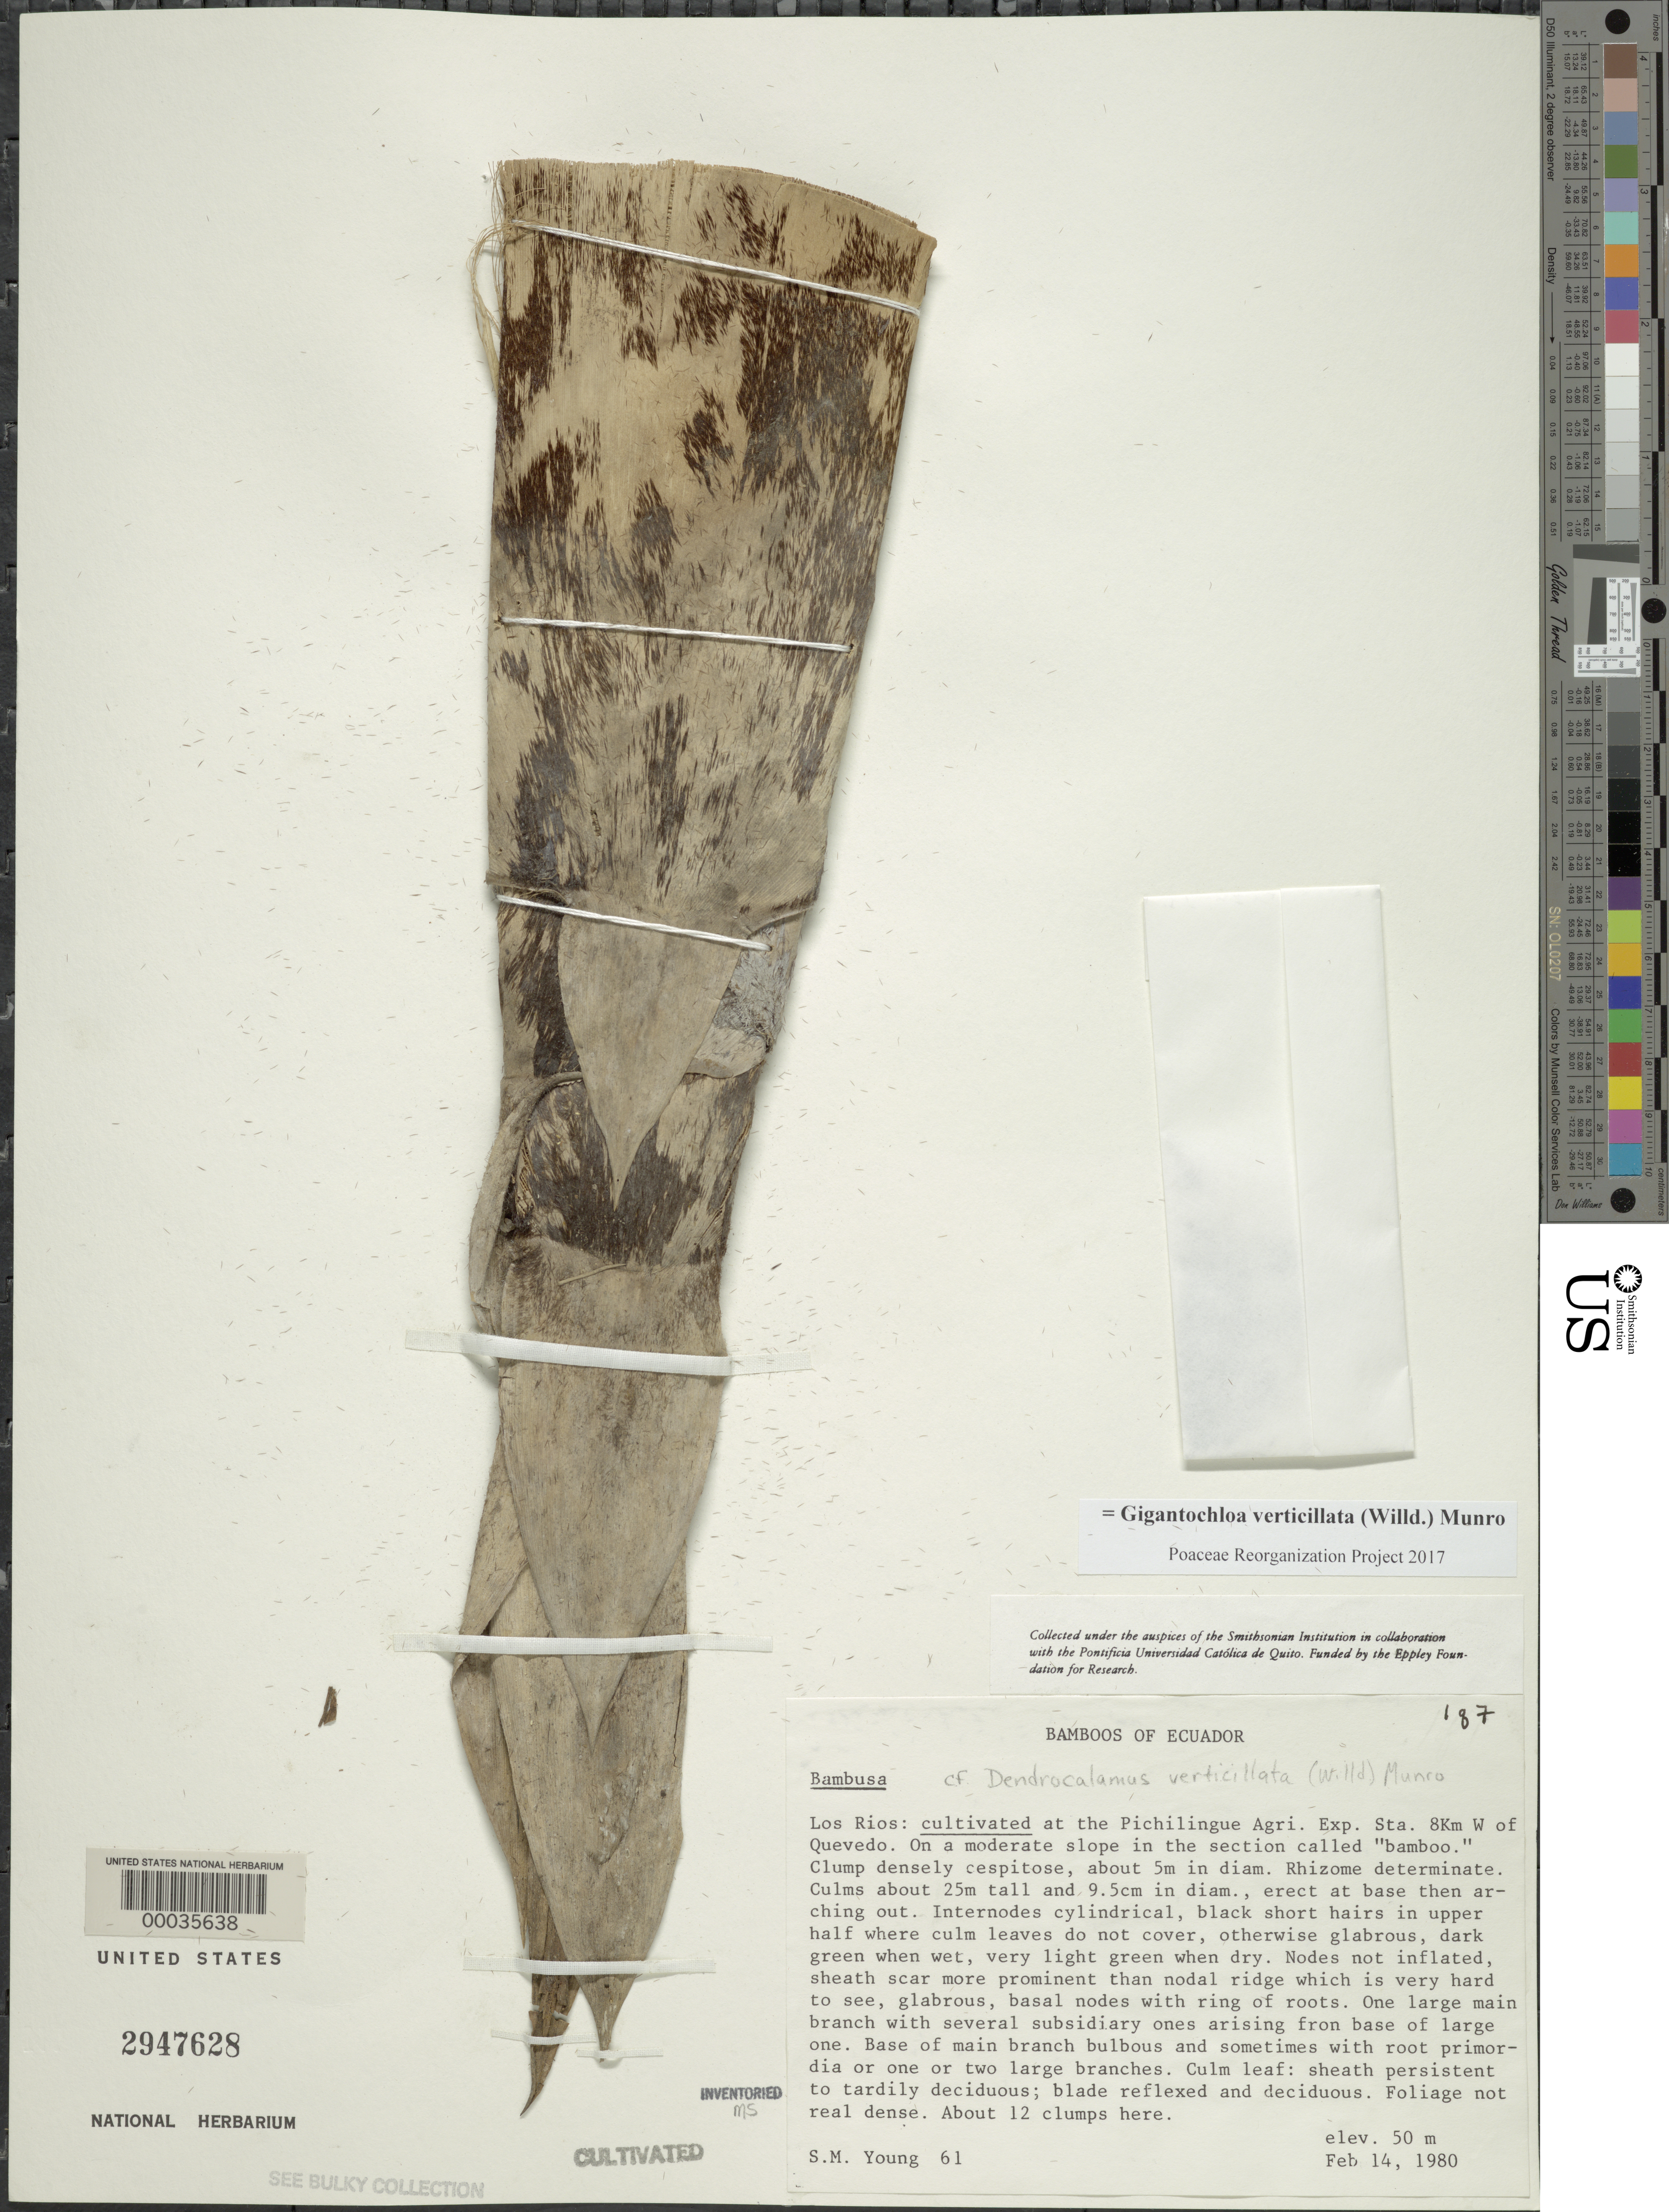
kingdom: Plantae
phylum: Tracheophyta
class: Liliopsida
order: Poales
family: Poaceae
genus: Gigantochloa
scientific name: Gigantochloa verticillata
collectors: S. Young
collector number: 61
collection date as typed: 14 Feb 1980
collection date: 1980-02-14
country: Ecuador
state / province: Los Rios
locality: Pichilingue Agricultural Experimental, Quevedo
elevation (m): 50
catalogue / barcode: US 2947628